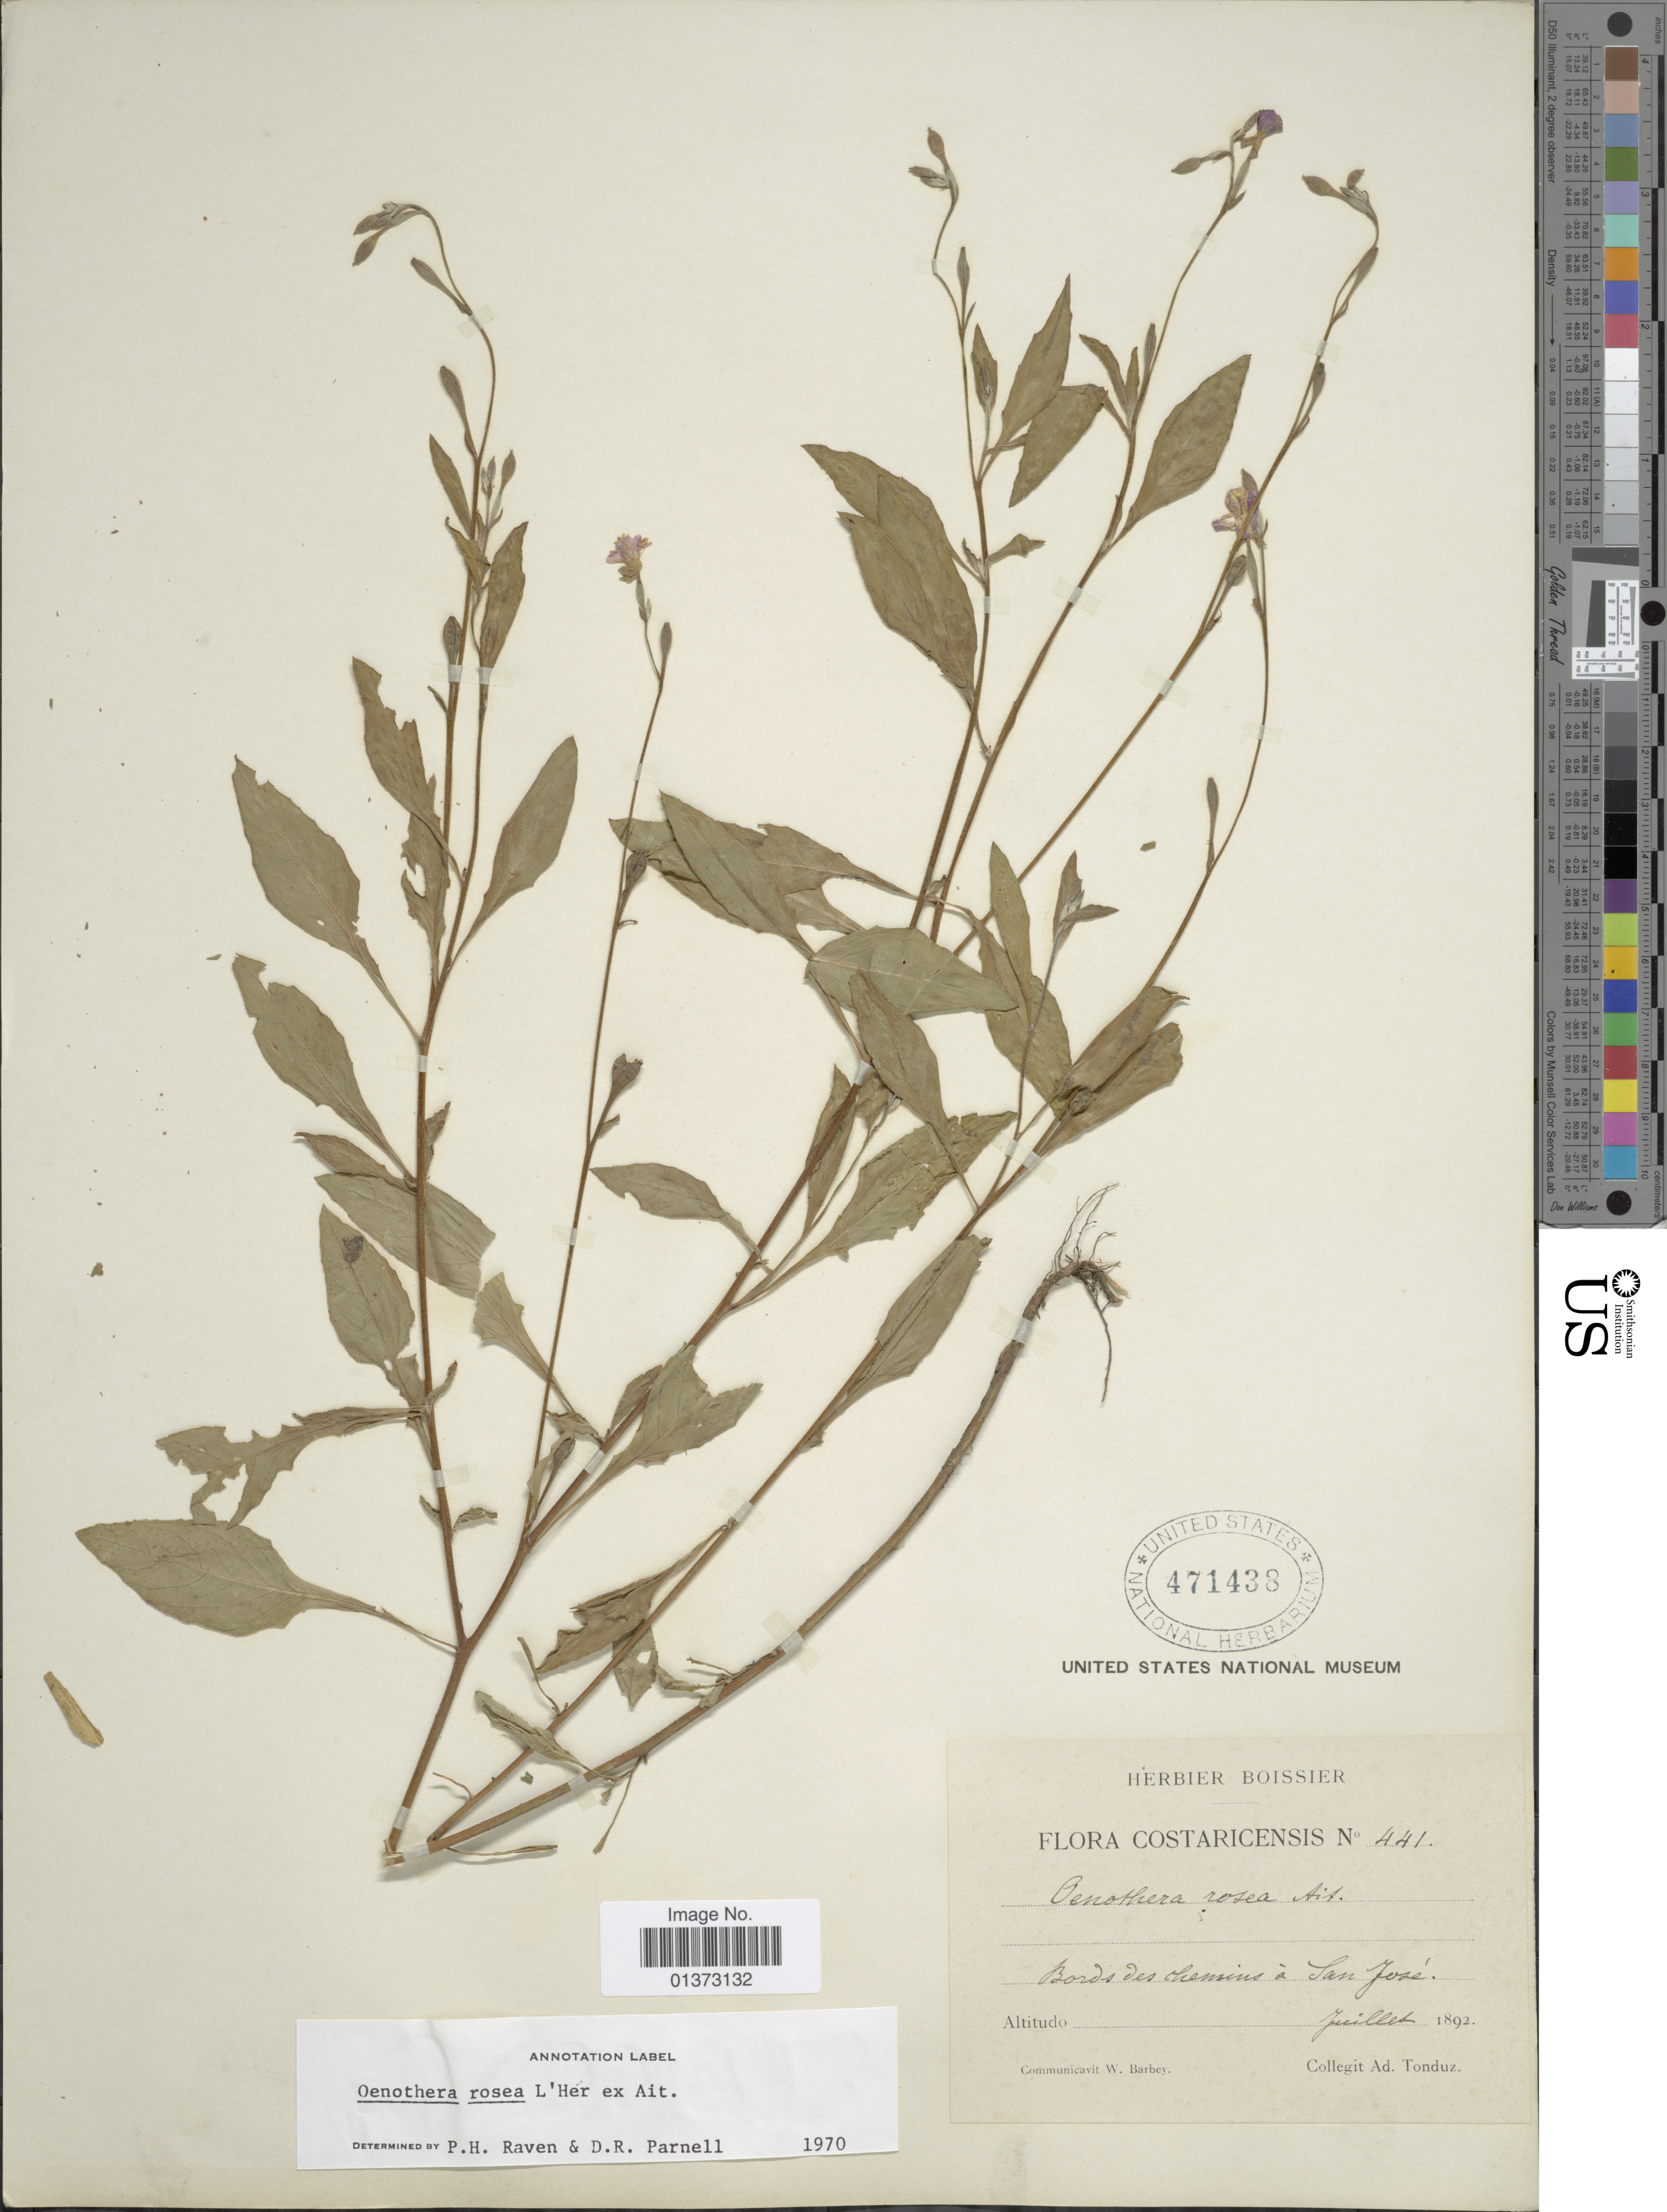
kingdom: Plantae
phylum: Tracheophyta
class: Magnoliopsida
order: Myrtales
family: Onagraceae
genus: Oenothera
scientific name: Oenothera rosea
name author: L'Hér. ex Aiton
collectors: A. Tonduz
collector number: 441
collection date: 1892-07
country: Costa Rica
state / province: San José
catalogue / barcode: US 471438